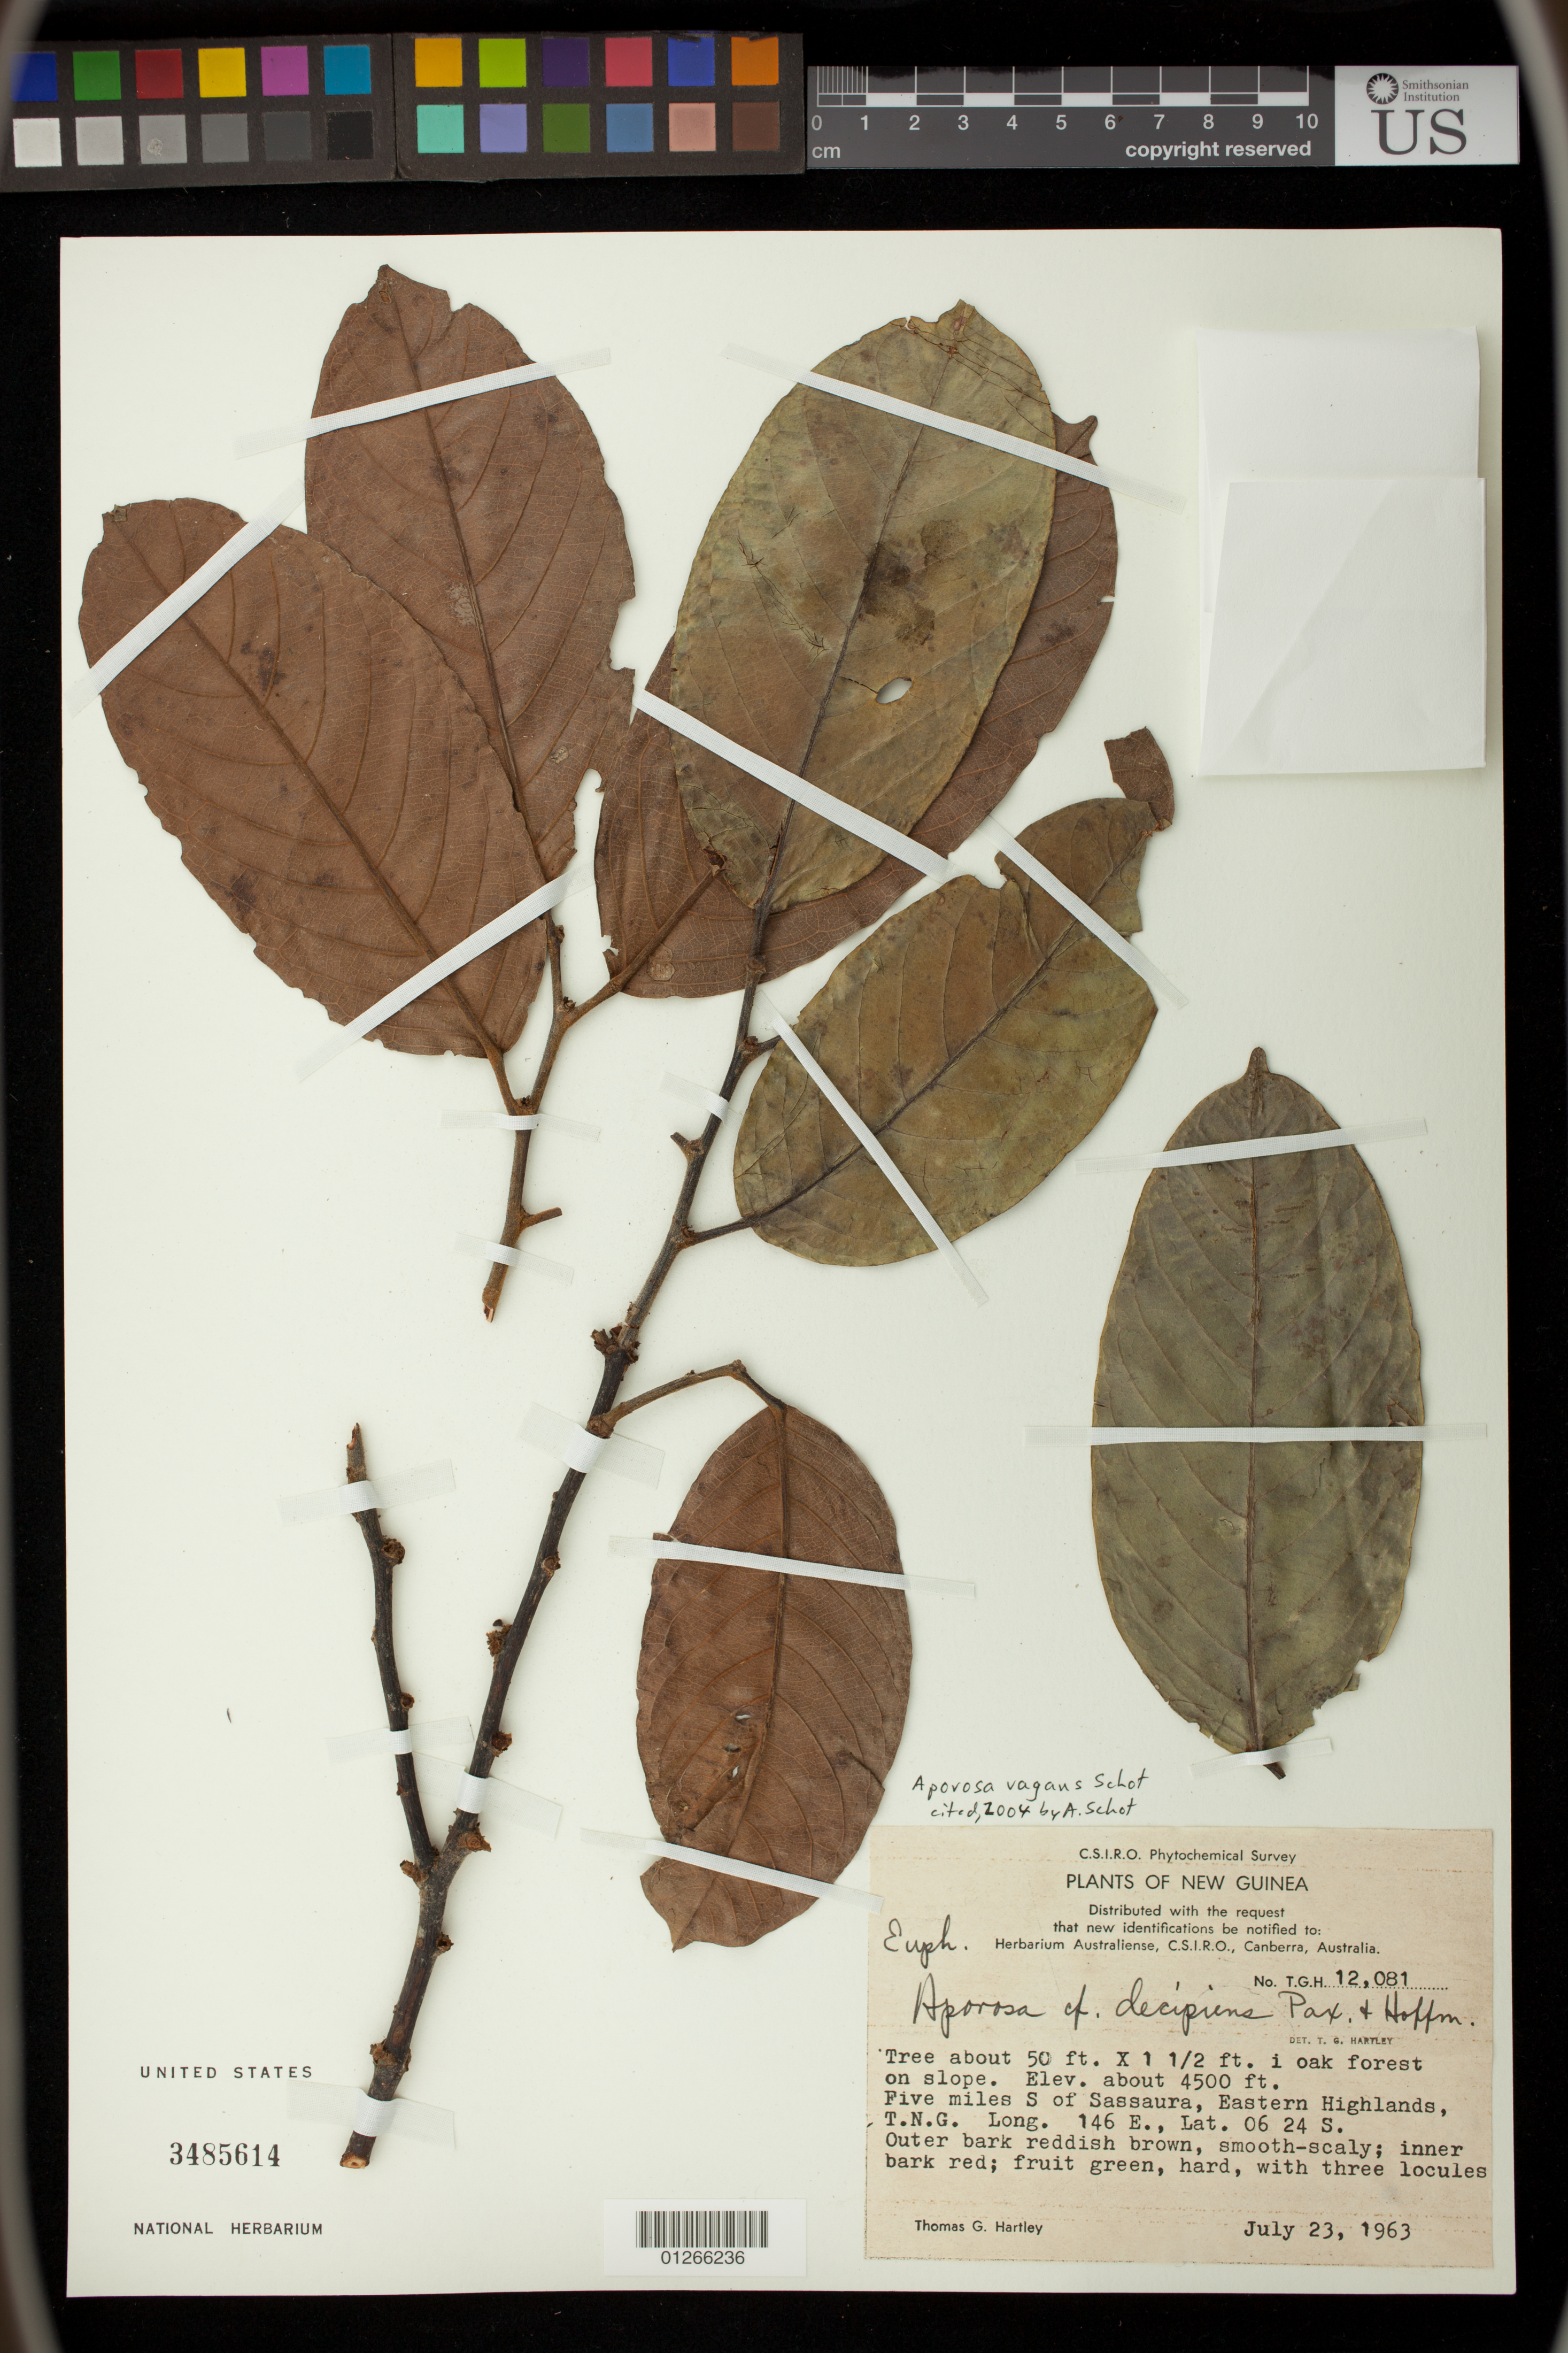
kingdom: Plantae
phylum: Tracheophyta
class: Magnoliopsida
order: Malpighiales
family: Phyllanthaceae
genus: Aporosa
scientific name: Aporosa vagans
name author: Schot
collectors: T. G. Hartley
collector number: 12081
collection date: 1963-07-23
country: Papua New Guinea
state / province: Eastern Highlands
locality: Oak forest on slope five miles S of Sassaura, Eastern Highlands, T.N.G.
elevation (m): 1372